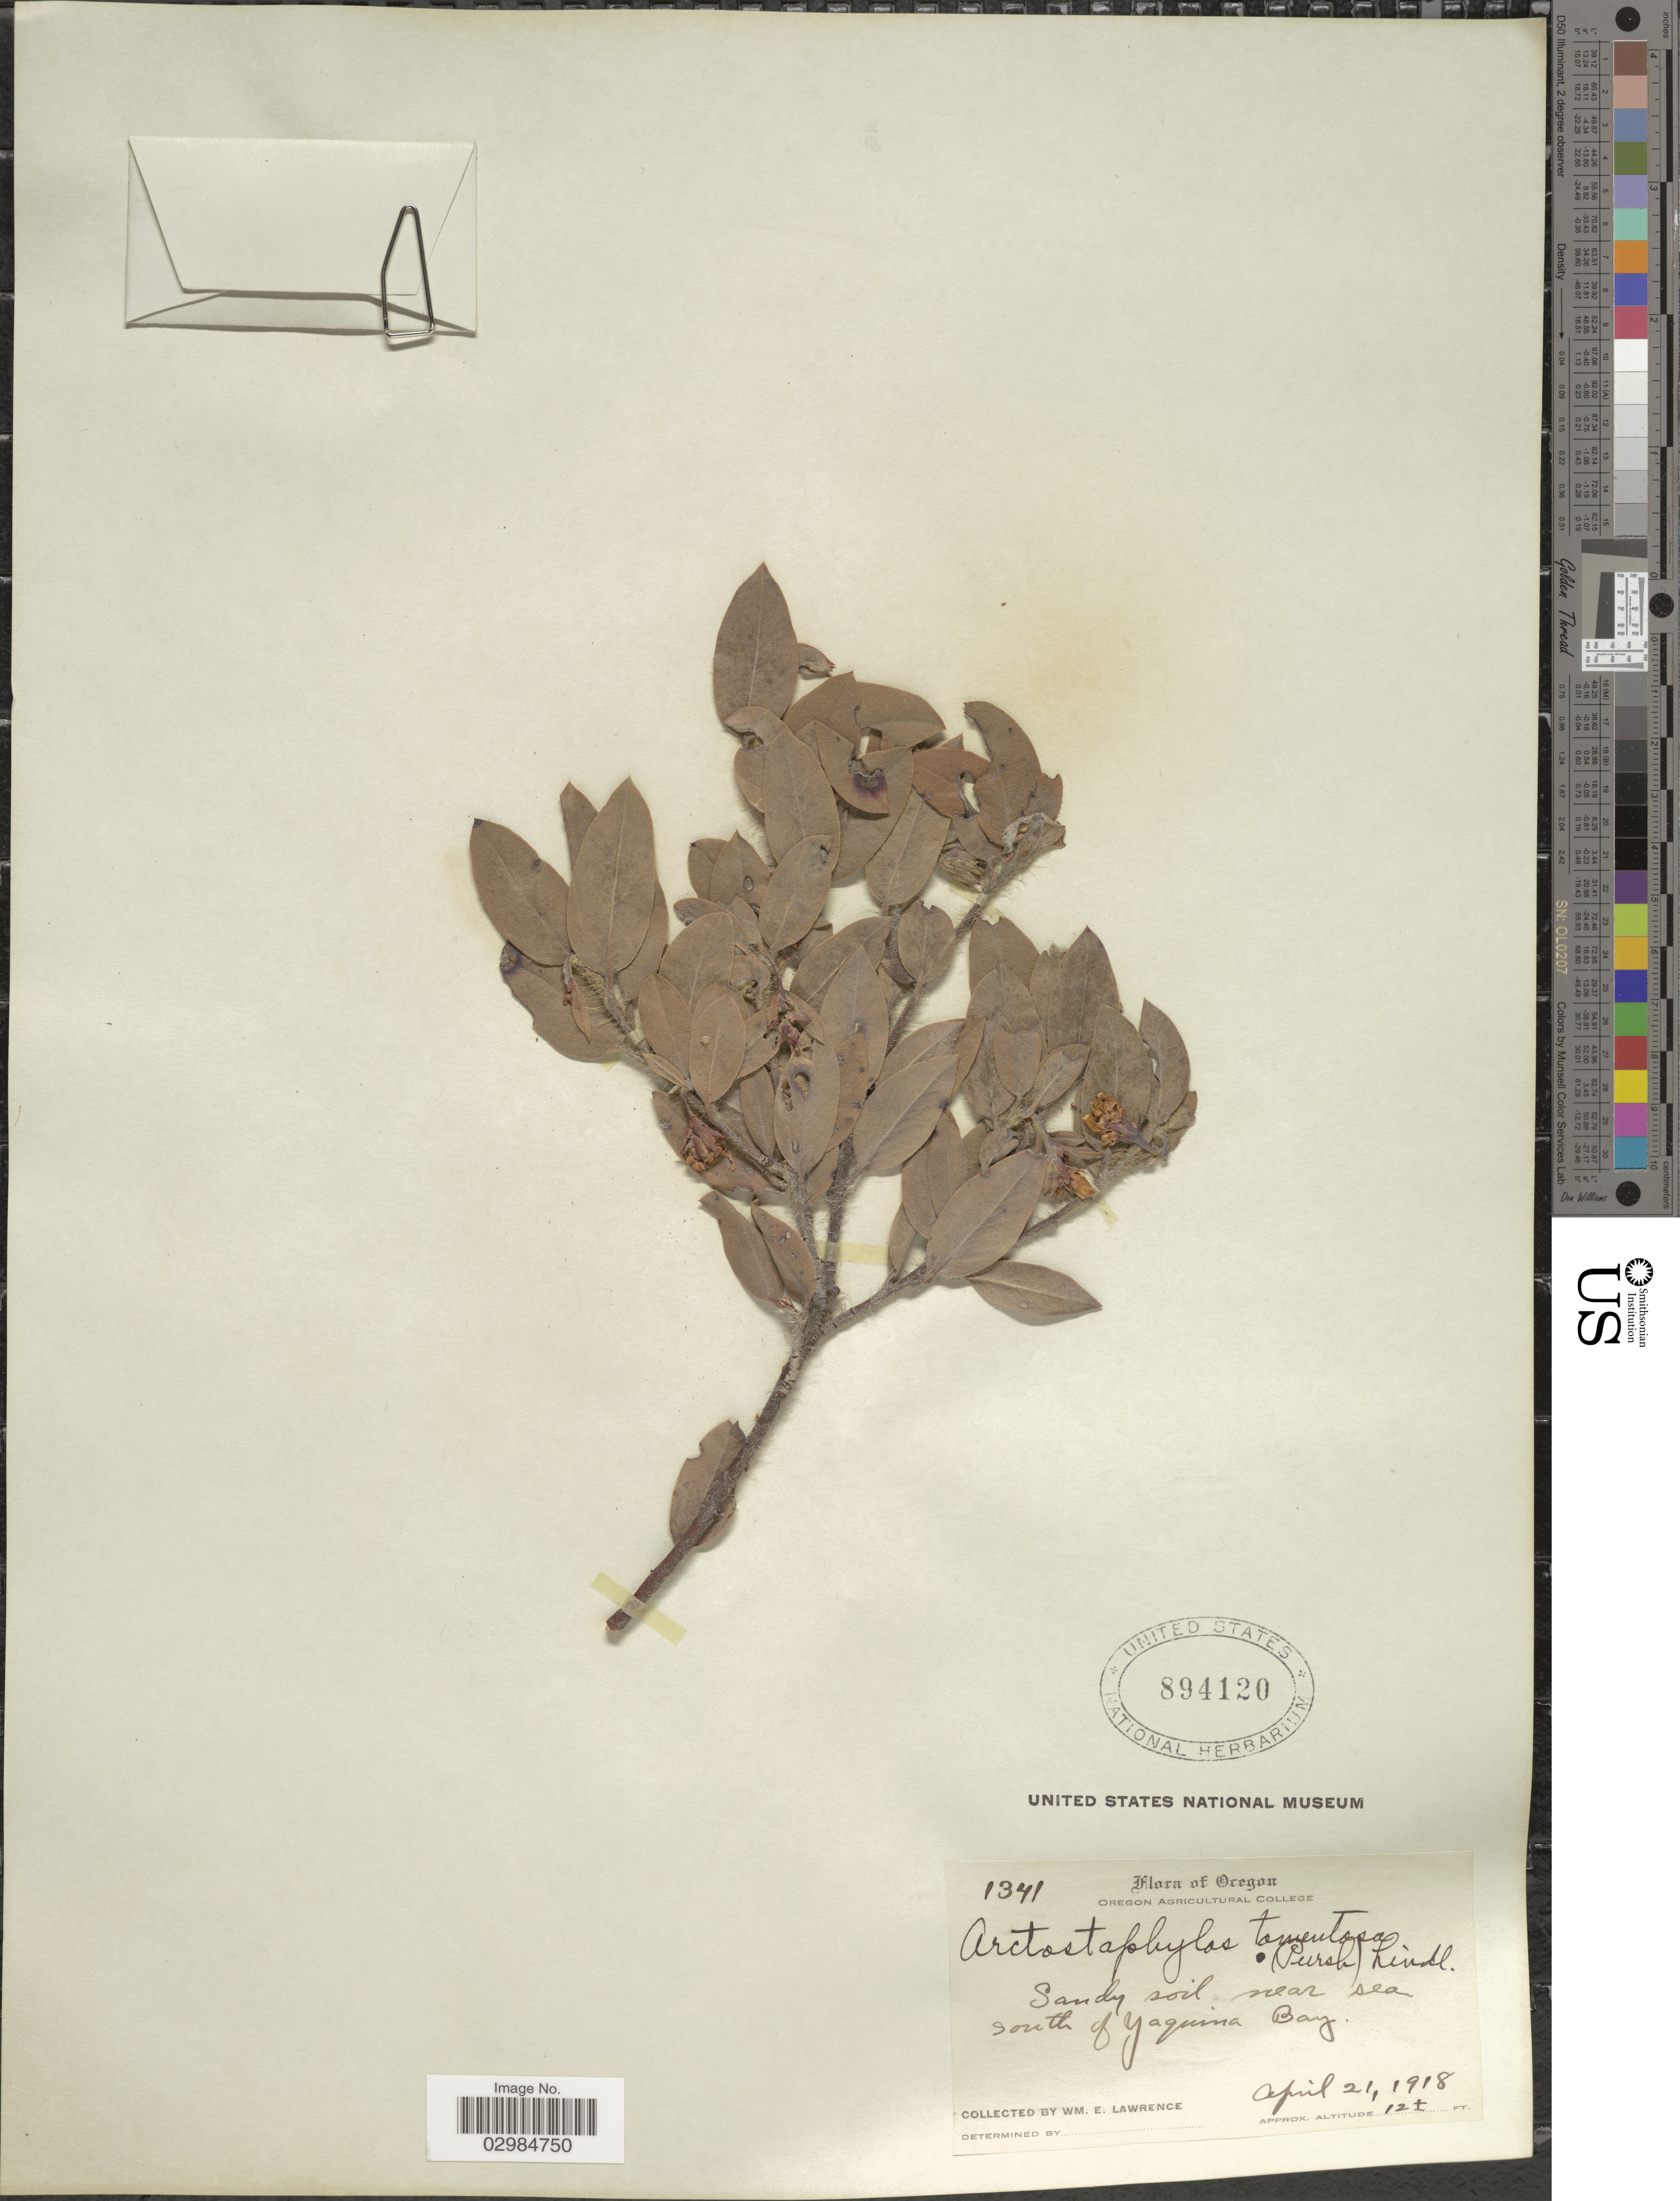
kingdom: Plantae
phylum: Tracheophyta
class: Magnoliopsida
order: Ericales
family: Ericaceae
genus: Arctostaphylos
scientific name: Arctostaphylos tomentosa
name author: (Pursh) Lindl.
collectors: W. Lawrence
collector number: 1341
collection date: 1918-04-21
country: United States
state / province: Oregon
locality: Sandy soil near sea south of Yaquina Bay.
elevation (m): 4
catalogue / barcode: US 894120